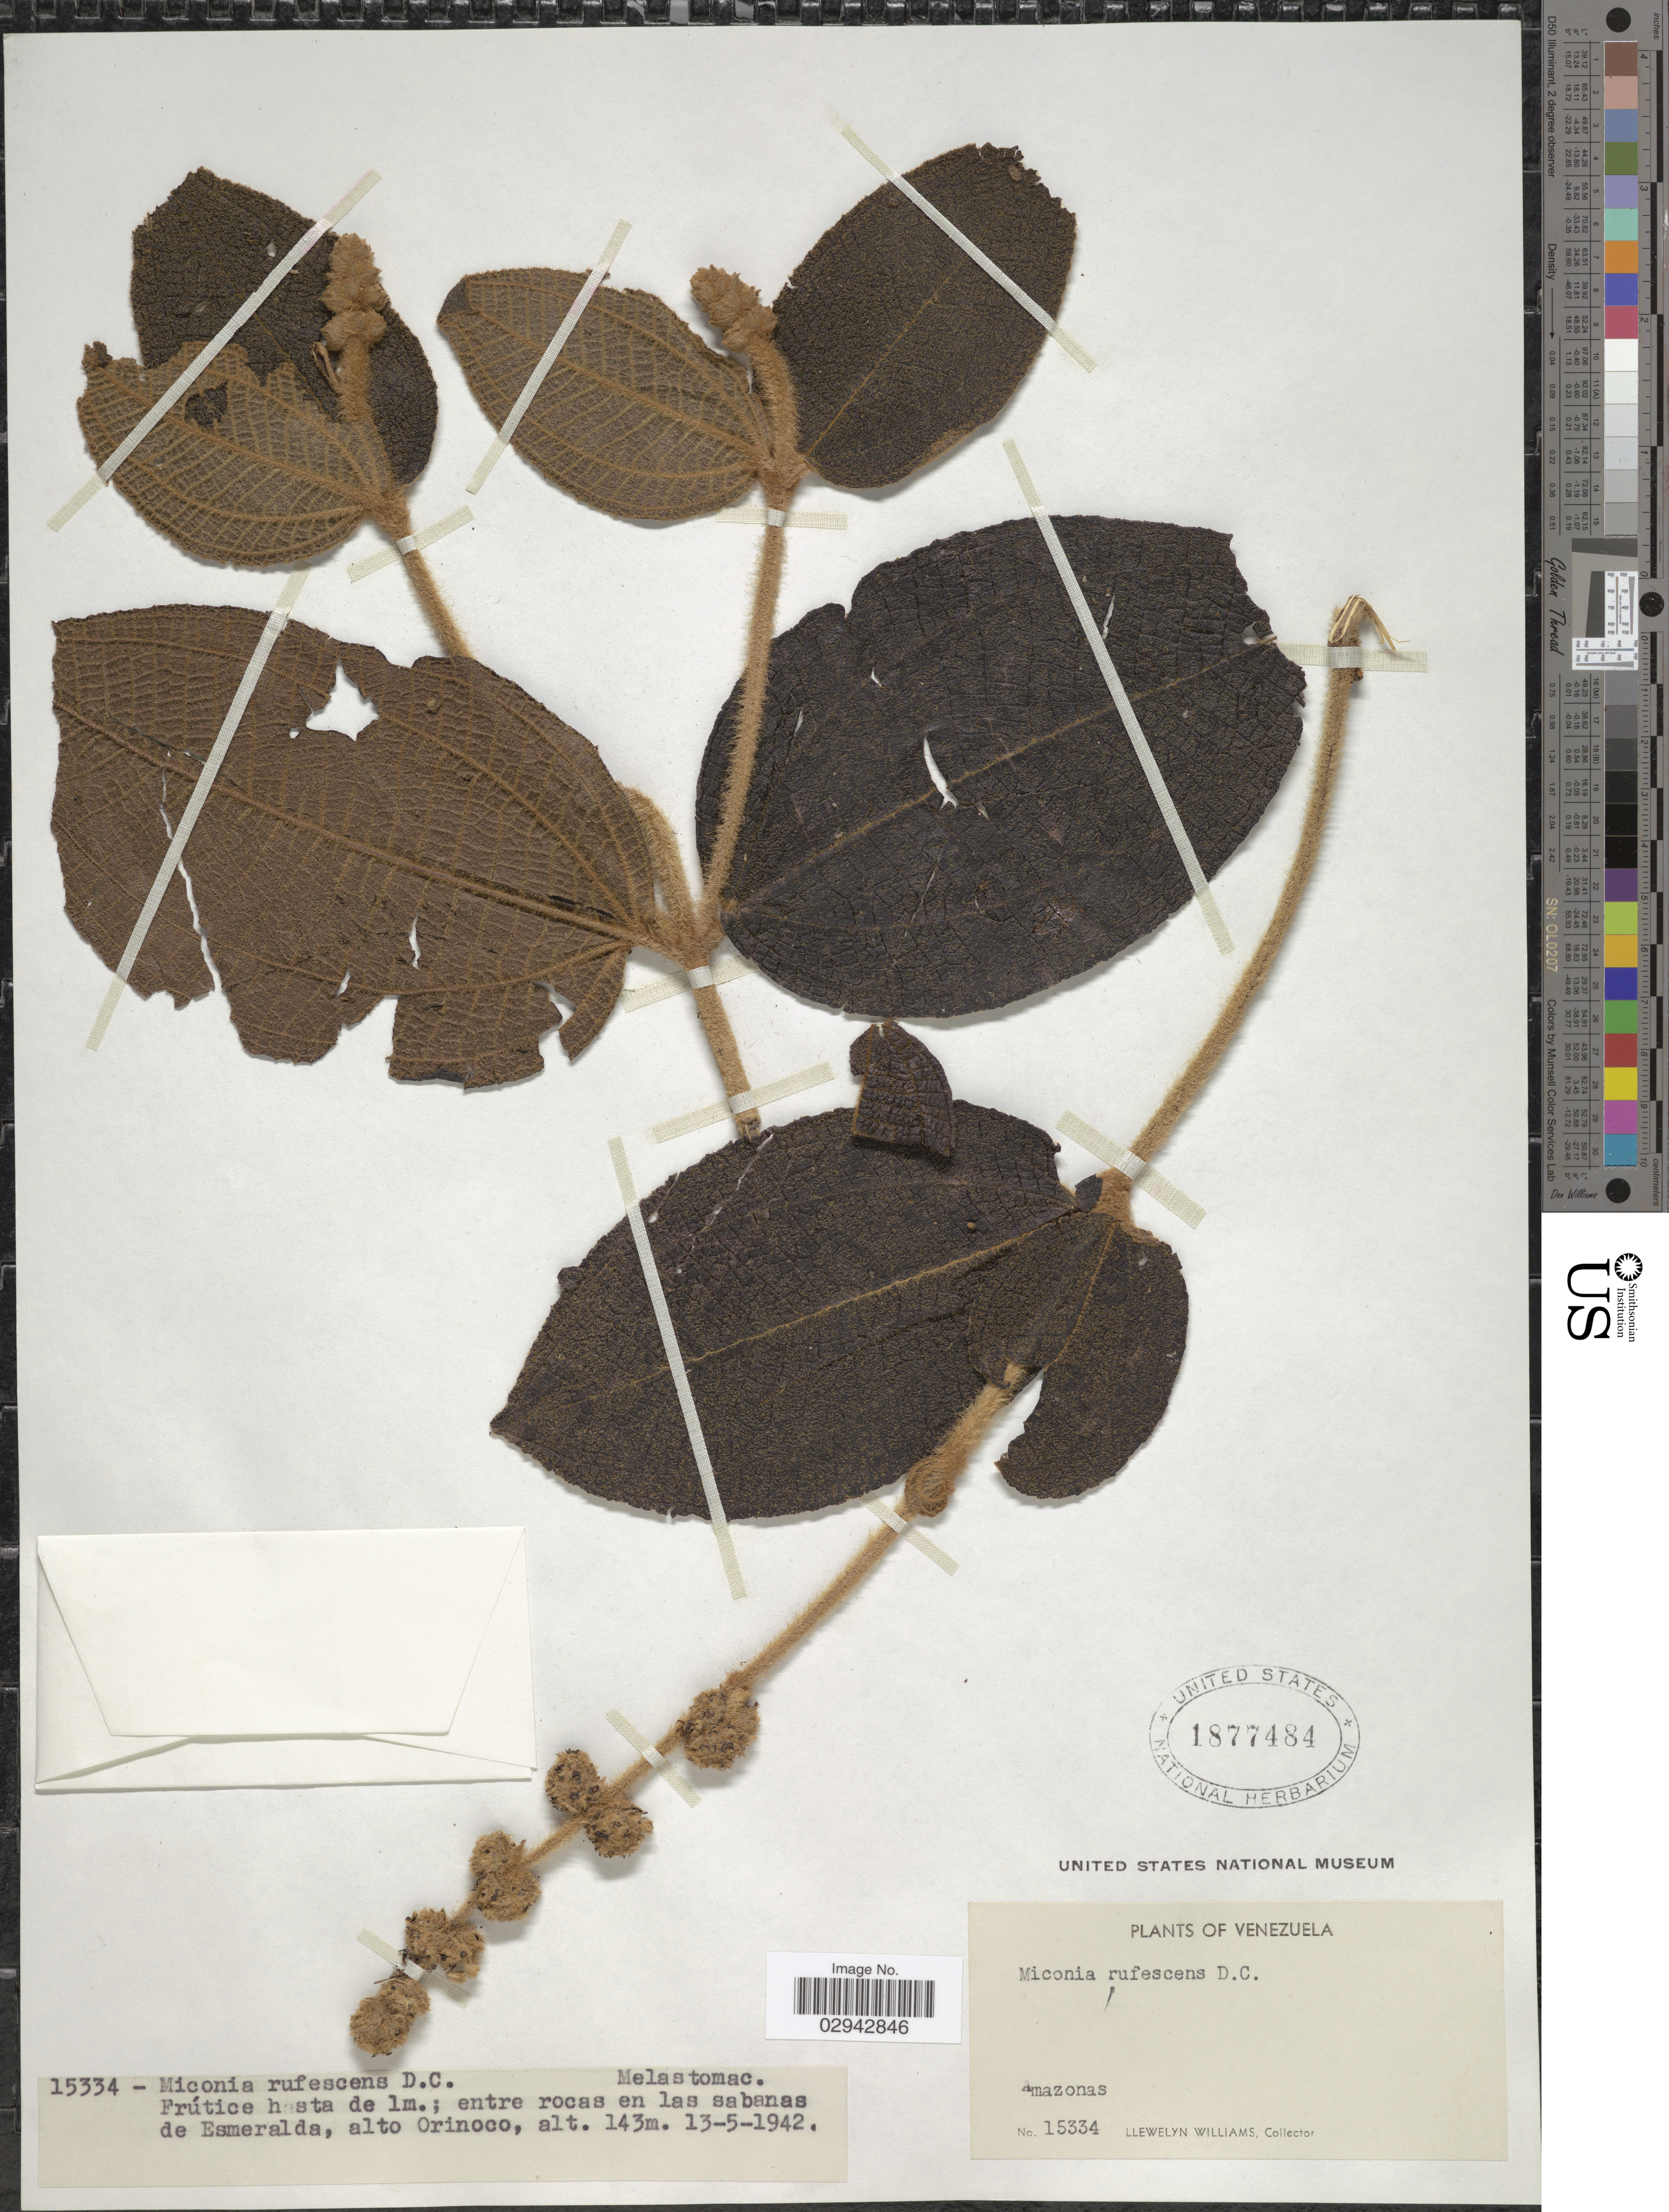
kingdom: Plantae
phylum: Tracheophyta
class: Magnoliopsida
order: Myrtales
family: Melastomataceae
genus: Miconia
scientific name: Miconia rufescens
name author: (Aubl.) DC.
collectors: Ll. Williams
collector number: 15334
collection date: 1942-05-13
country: Venezuela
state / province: Amazonas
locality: En las sabanas de Esmeralda, alto Orinoco.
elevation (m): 143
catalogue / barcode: US 1877484